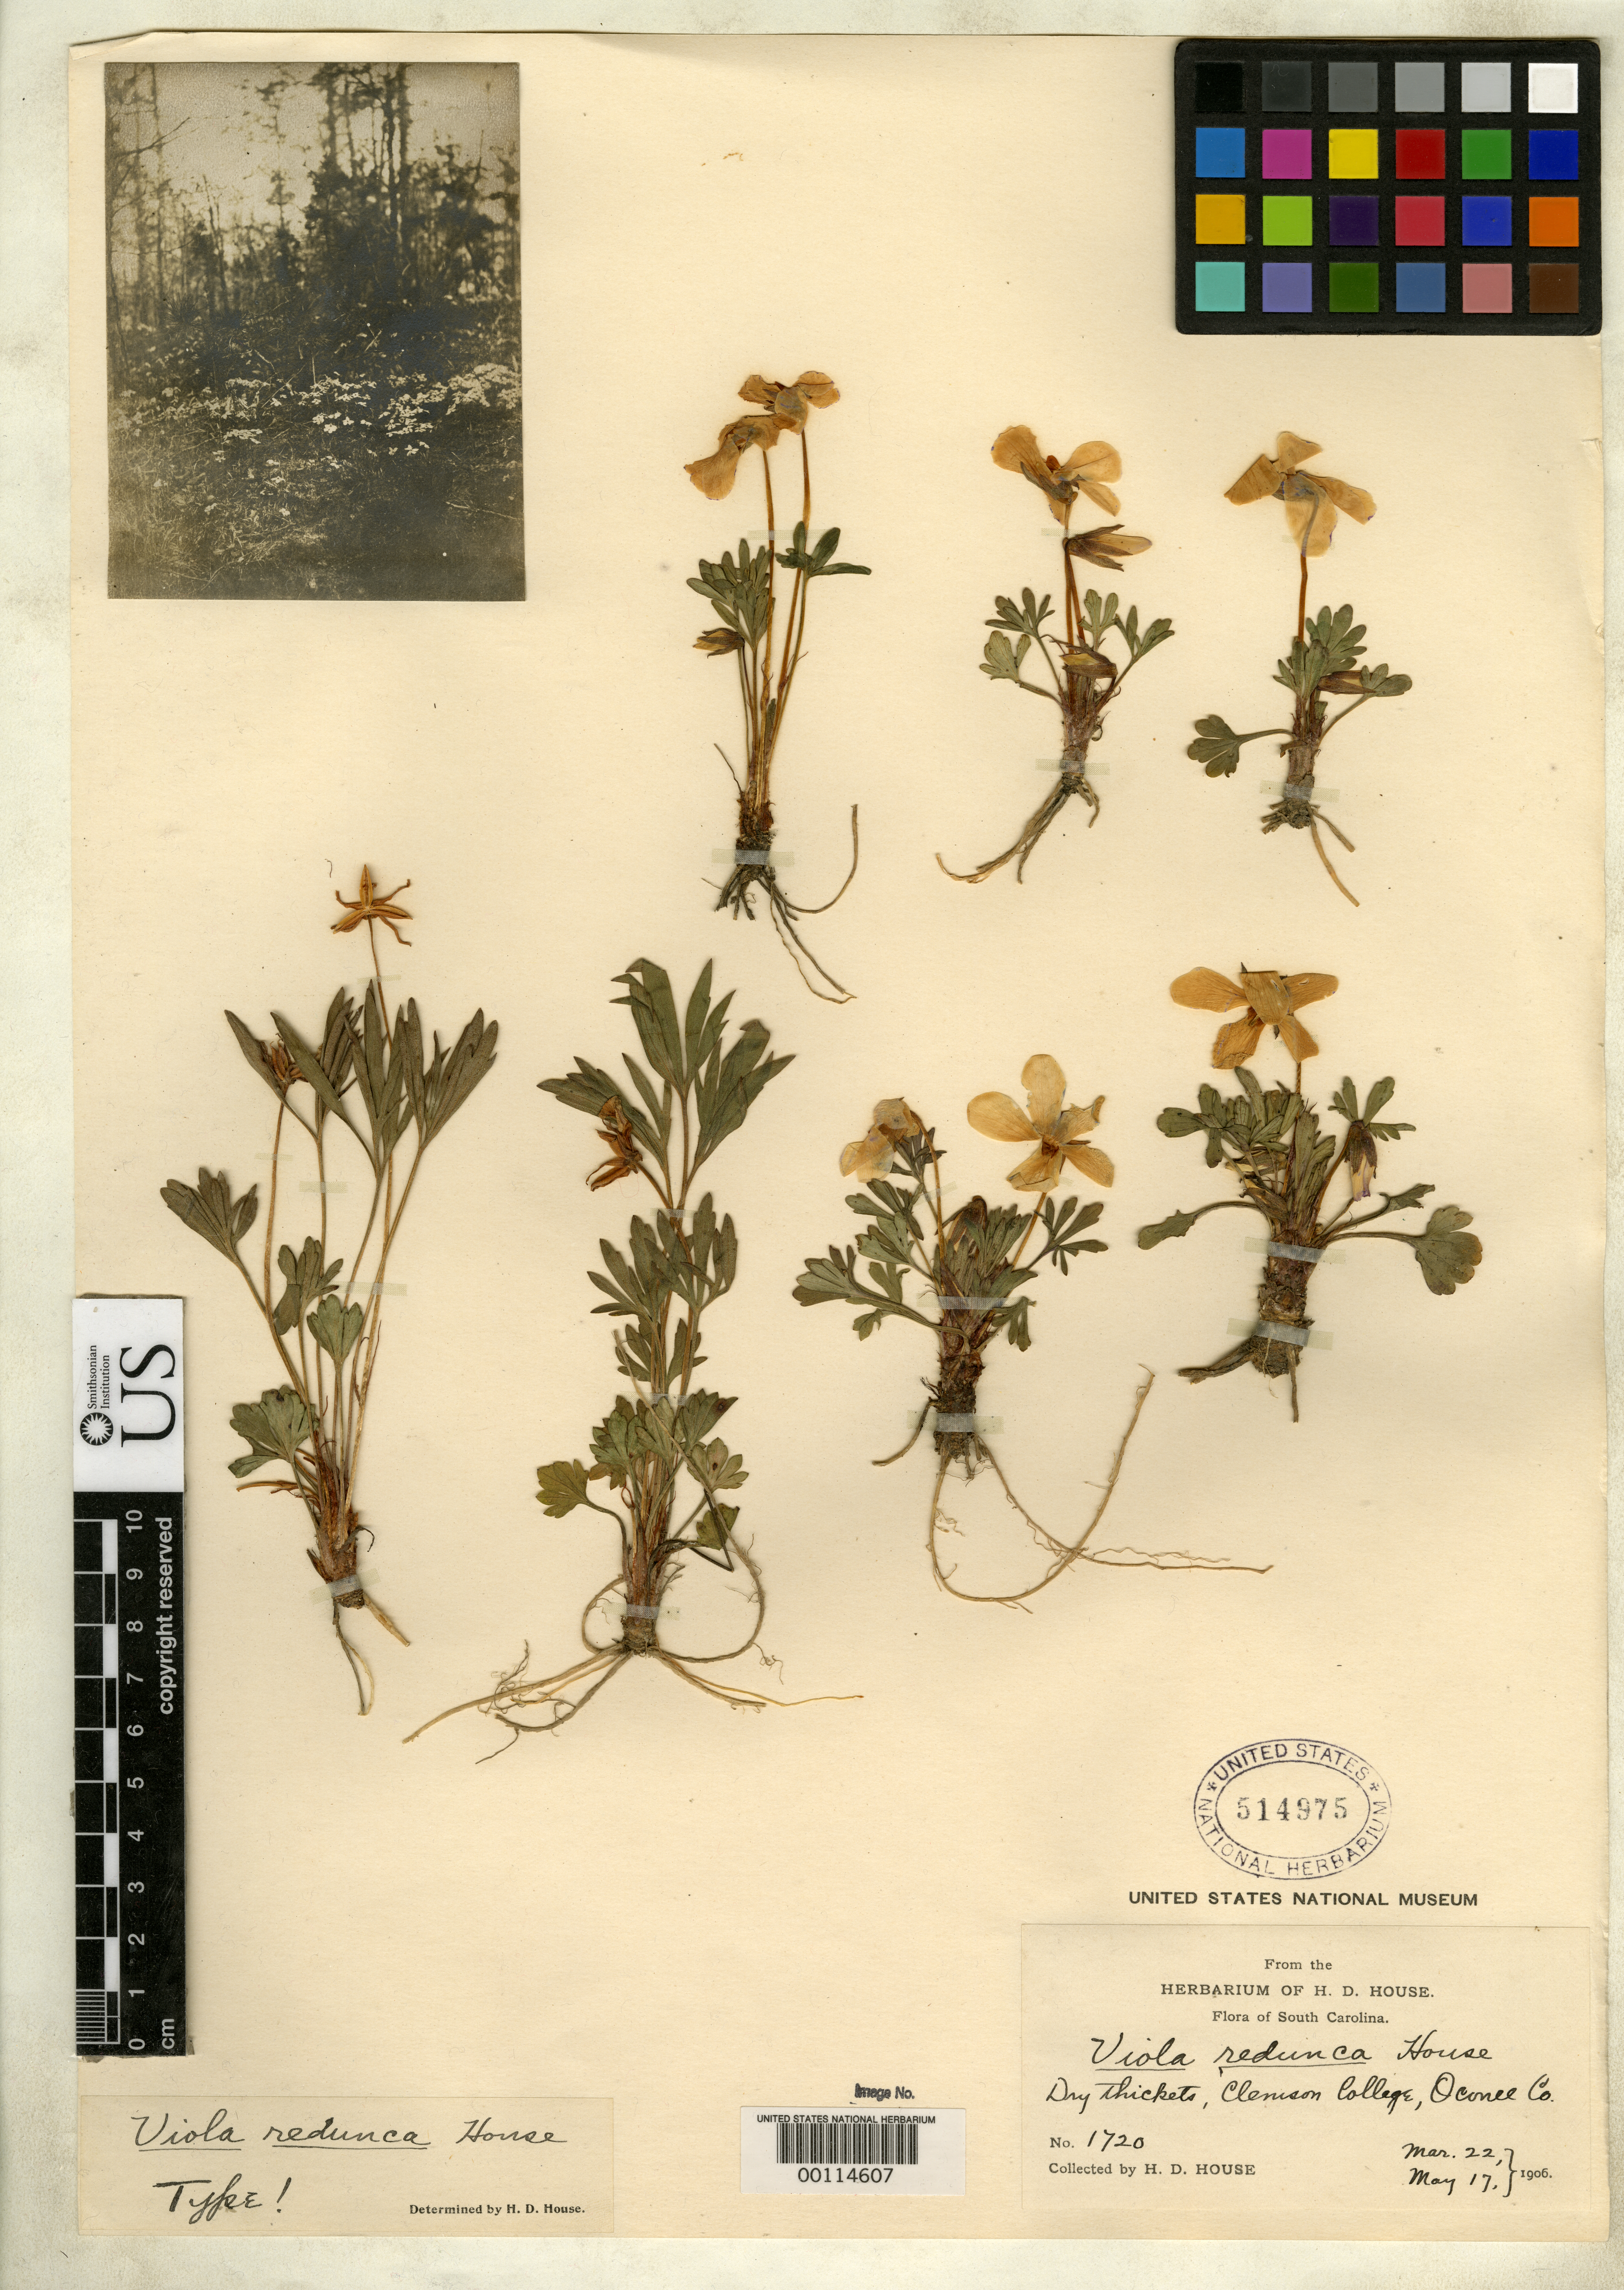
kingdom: Plantae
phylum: Tracheophyta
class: Magnoliopsida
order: Malpighiales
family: Violaceae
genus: Viola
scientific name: Viola redunca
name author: House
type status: Isotype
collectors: H. D. House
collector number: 1720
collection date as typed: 22 Mar 1905 to 17 Mar 1905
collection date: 1905-03-17/1905-03-22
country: United States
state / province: South Carolina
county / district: Oconee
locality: Clemson College.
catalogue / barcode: US 514975